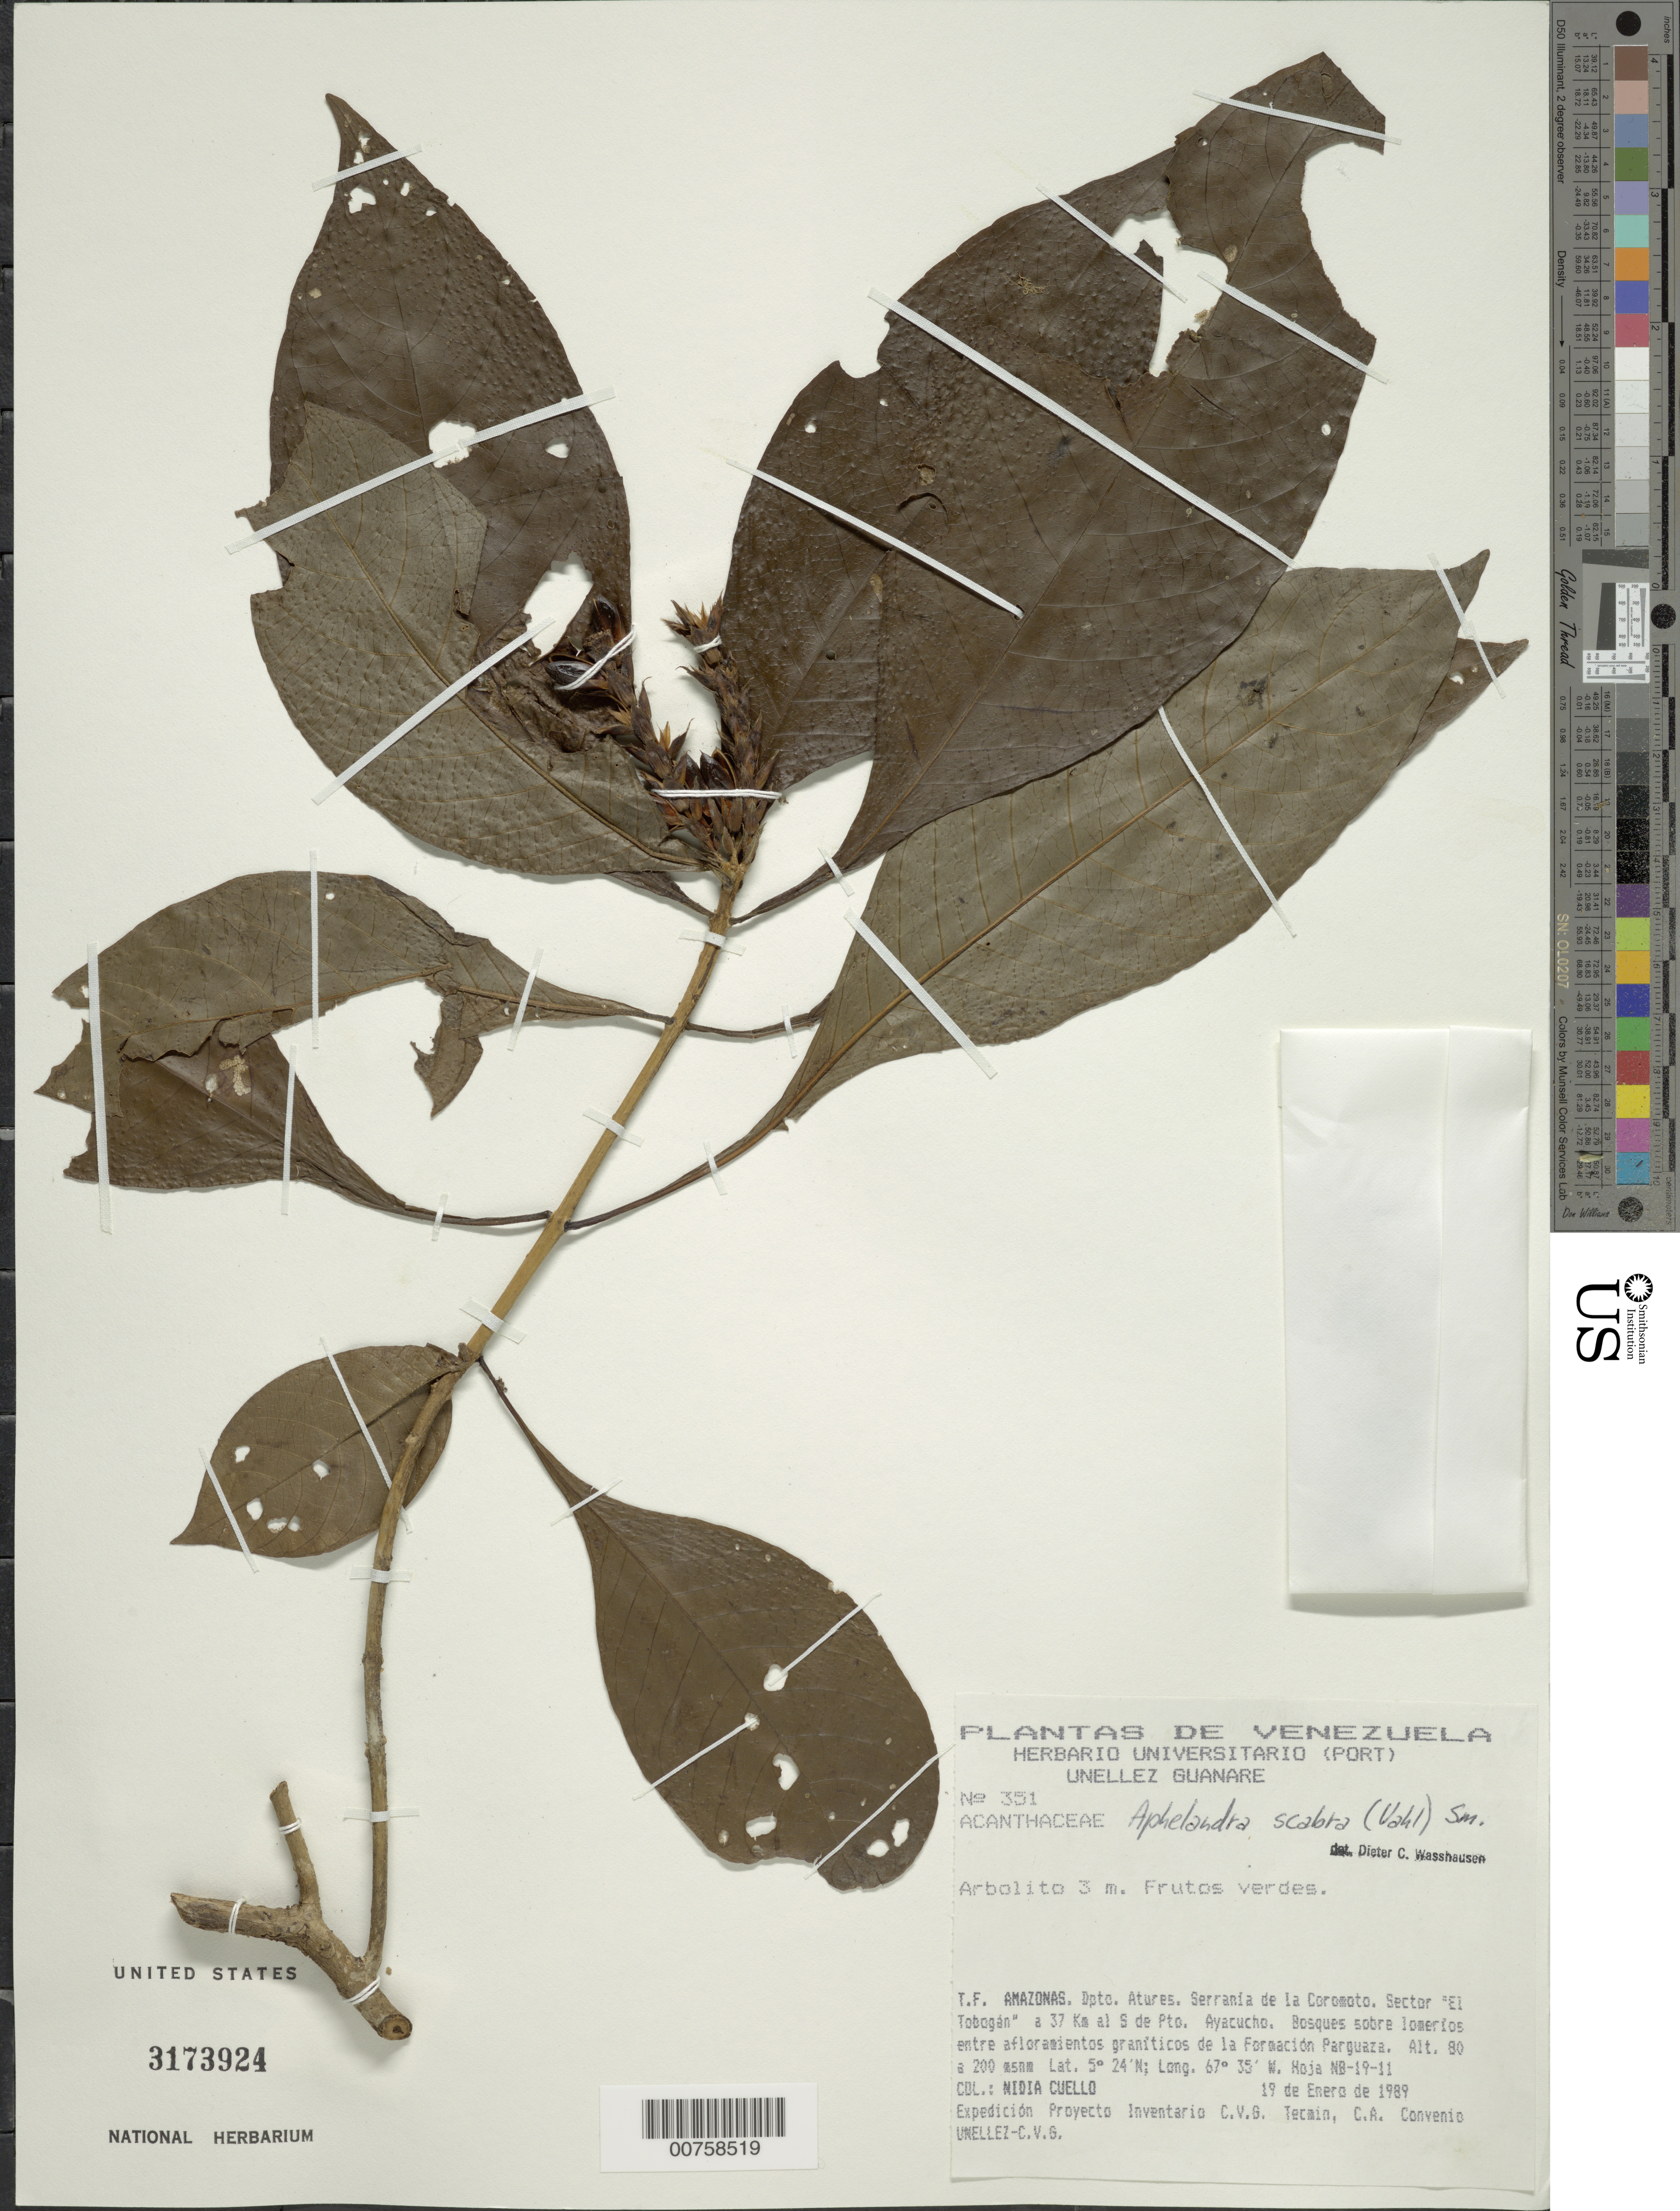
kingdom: Plantae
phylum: Tracheophyta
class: Magnoliopsida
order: Lamiales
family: Acanthaceae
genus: Aphelandra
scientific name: Aphelandra scabra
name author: (Vahl) Sm.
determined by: Wasshausen, Dieter C., (BOT), Smithsonian Institution - National Museum of Natural History (UNITED STATES)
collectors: N. L. Cuello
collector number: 351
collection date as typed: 19-Jan-89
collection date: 1989-01-19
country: Venezuela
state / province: Amazonas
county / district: Atures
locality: Serranía Coromoto, sector El Tobogan, 37 km S Pto. Ayacucho; la formacion Parguaza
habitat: Bosques sobre lomerios entre afloramientos graniticos de la Formacion Parguaza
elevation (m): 80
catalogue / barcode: US 3173924